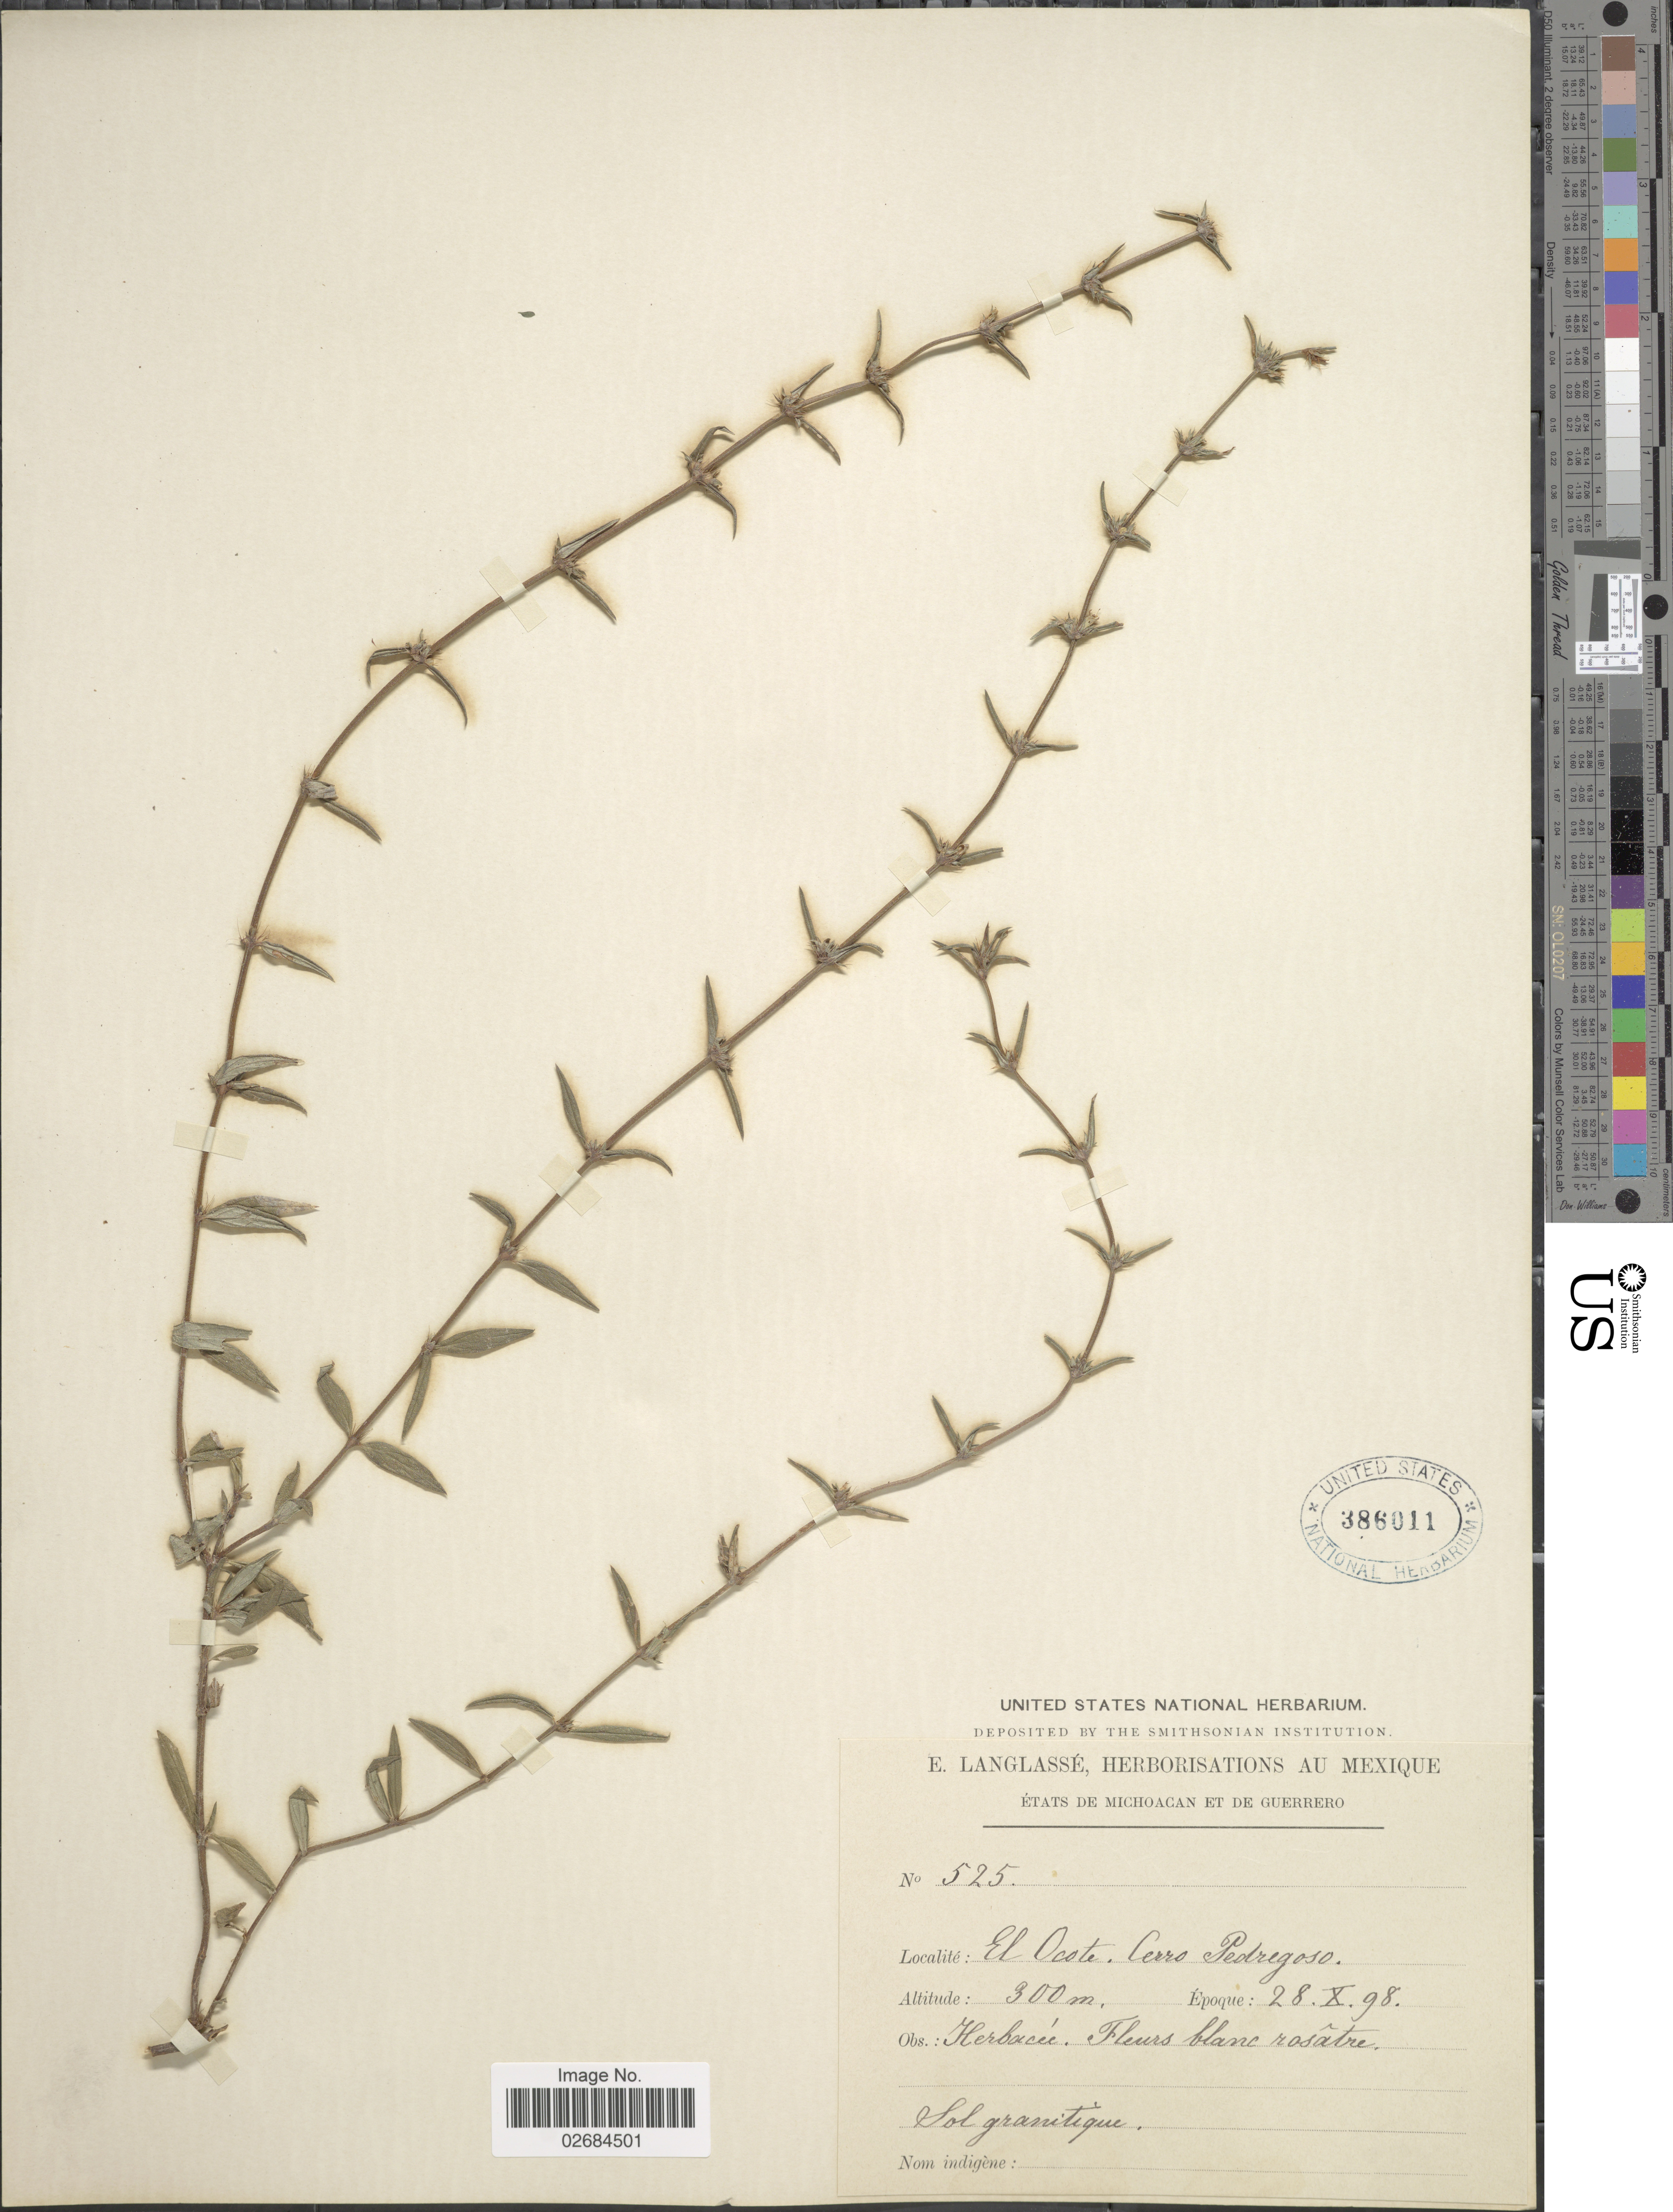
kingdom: Plantae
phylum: Tracheophyta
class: Magnoliopsida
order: Gentianales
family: Rubiaceae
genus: Diodia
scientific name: Diodia sp.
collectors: E. Langlassé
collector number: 525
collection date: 1898-10-28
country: Mexico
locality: États de Michoacan et de Guerrero. El Ocote. Cerre Pedregoso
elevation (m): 300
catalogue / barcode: US 386011